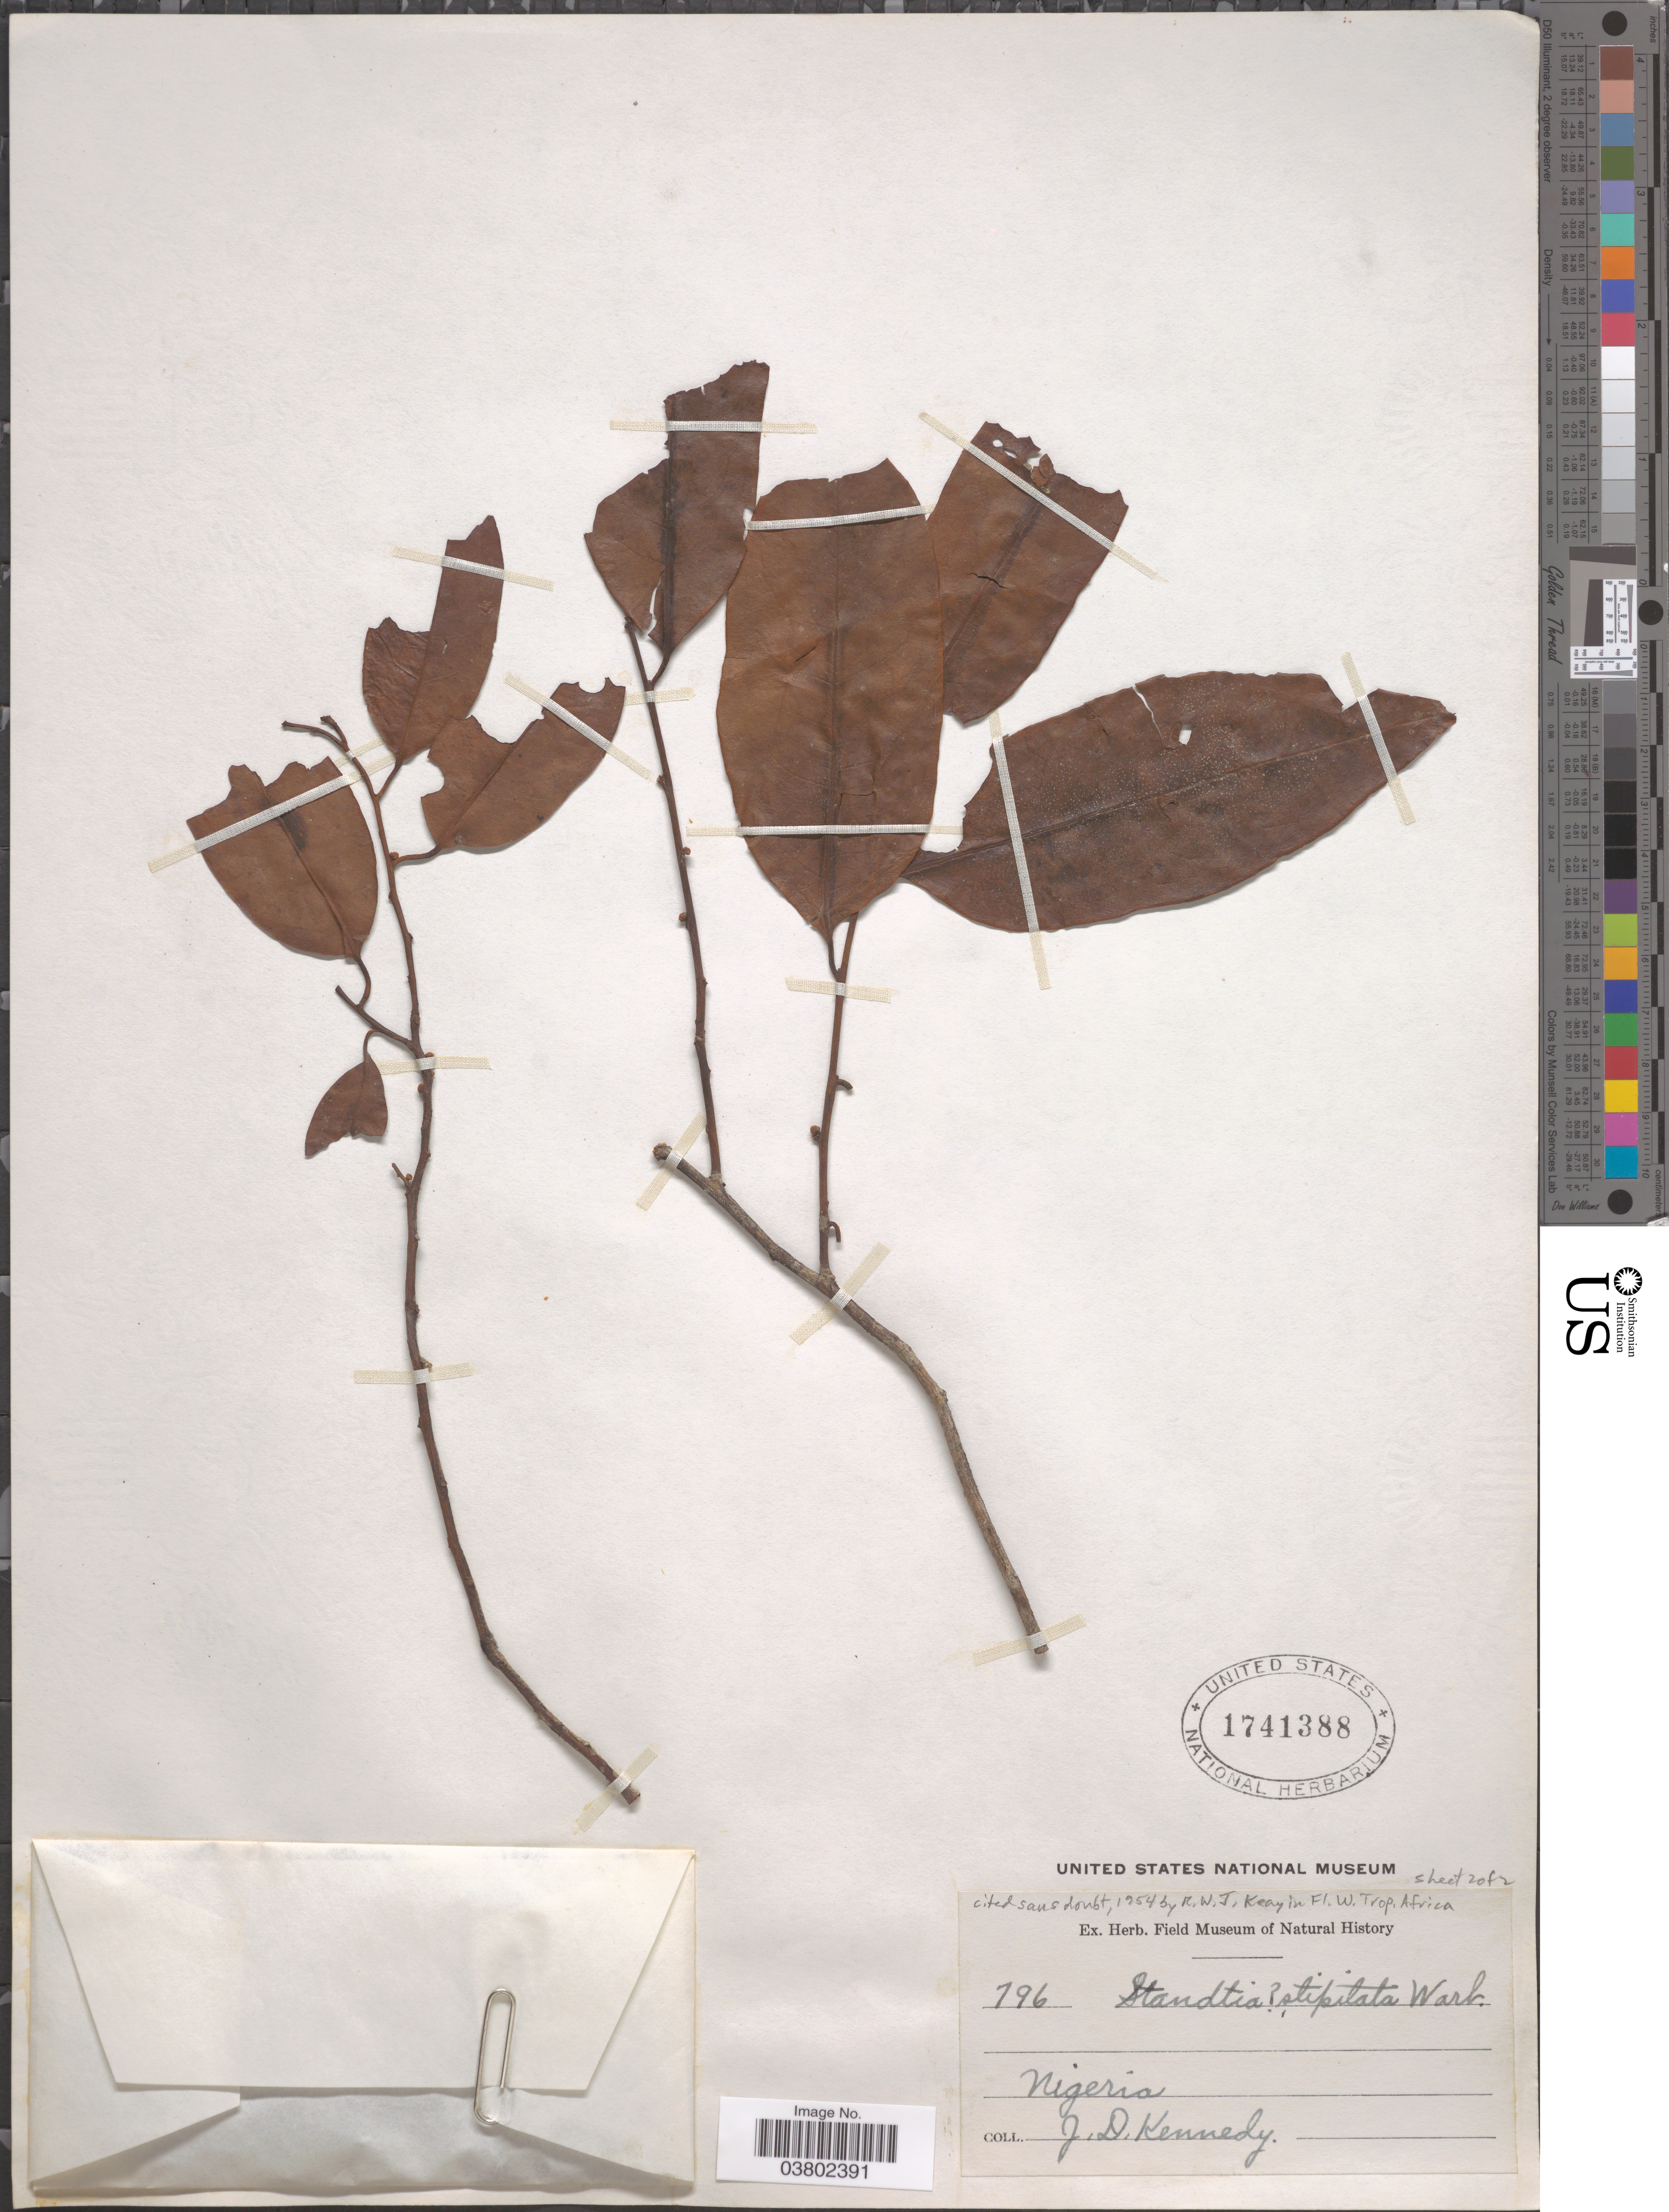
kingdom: Plantae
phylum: Tracheophyta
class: Magnoliopsida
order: Magnoliales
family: Myristicaceae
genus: Staudtia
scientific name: Staudtia stipitata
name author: Warb.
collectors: J. D. Kennedy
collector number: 796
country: Nigeria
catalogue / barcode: US 1741388